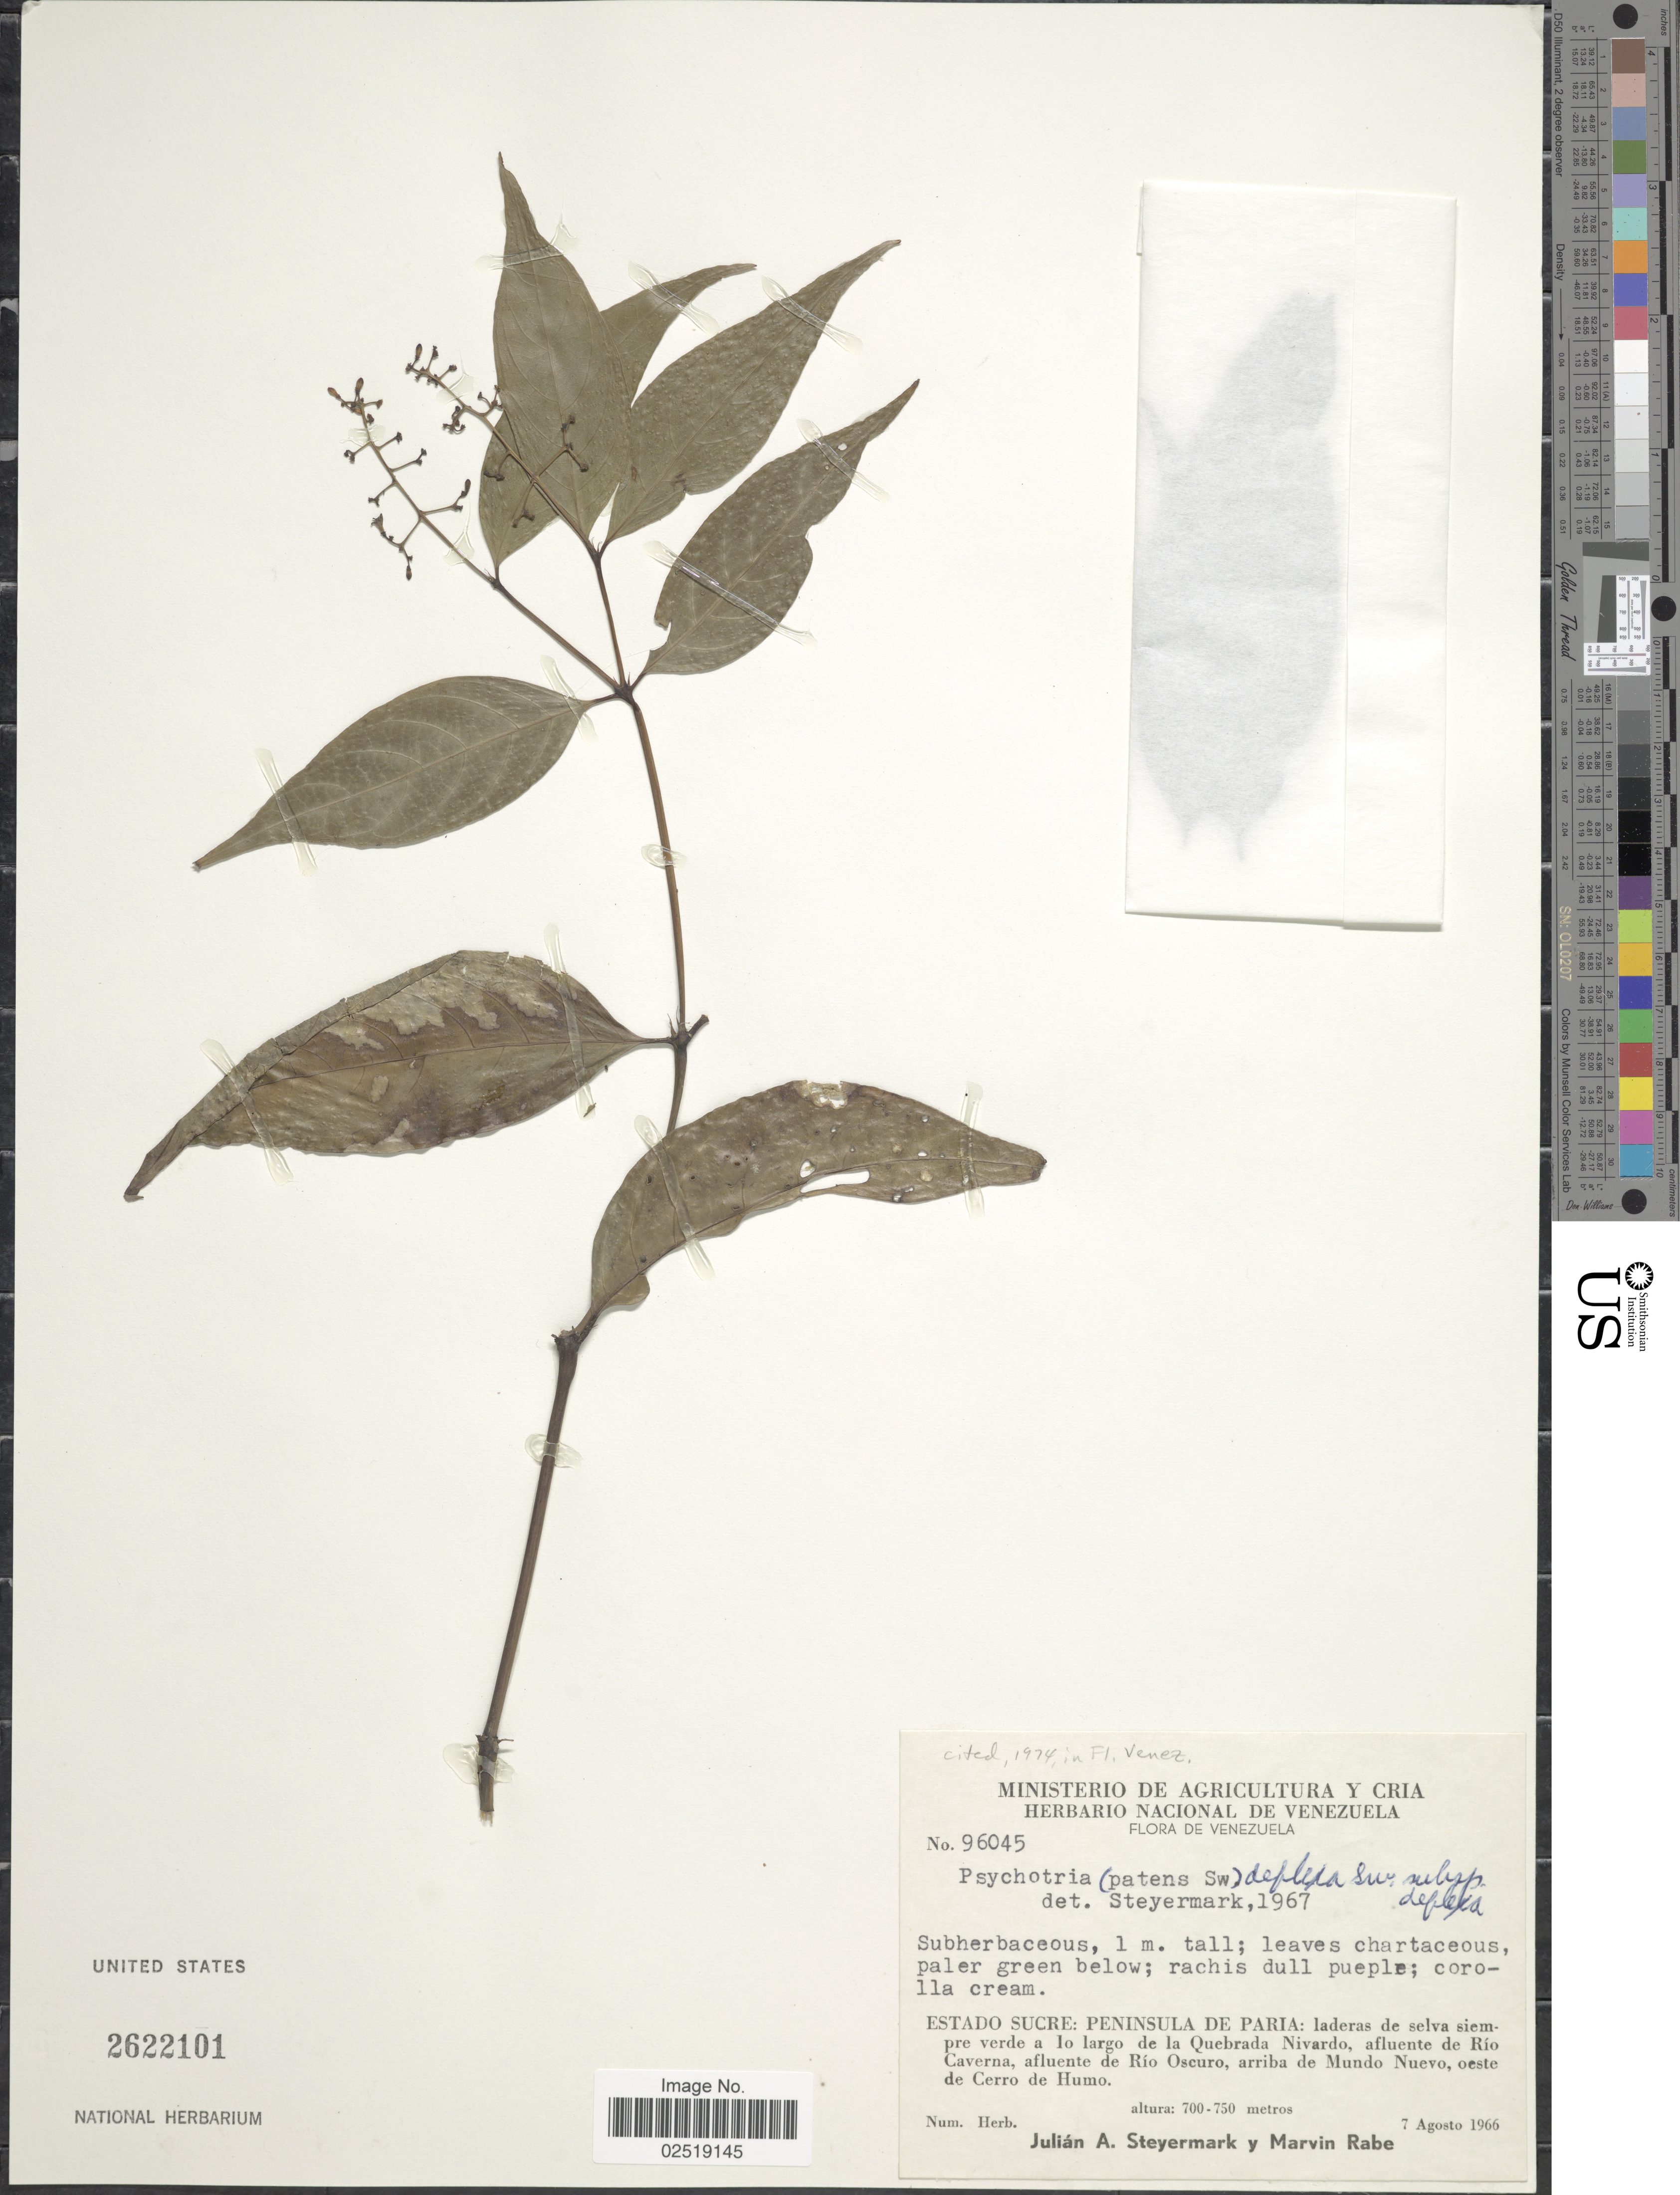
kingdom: Plantae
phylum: Tracheophyta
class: Magnoliopsida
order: Gentianales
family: Rubiaceae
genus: Psychotria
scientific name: Psychotria deflexa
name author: DC.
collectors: J. Steyermark & M. Rabe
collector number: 96045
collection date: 1966-08-07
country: Venezuela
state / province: Sucre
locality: Estado Sucre: Peninsula de Paria: laderas de selva siempre verde a lo largo de la Quebrada Nivardo, afluente de Rio Caverna, afluente de Rio Oscuro, arriba de Mundo Nuevo, oeste de Cerro de Humo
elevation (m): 700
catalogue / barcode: US 2622101